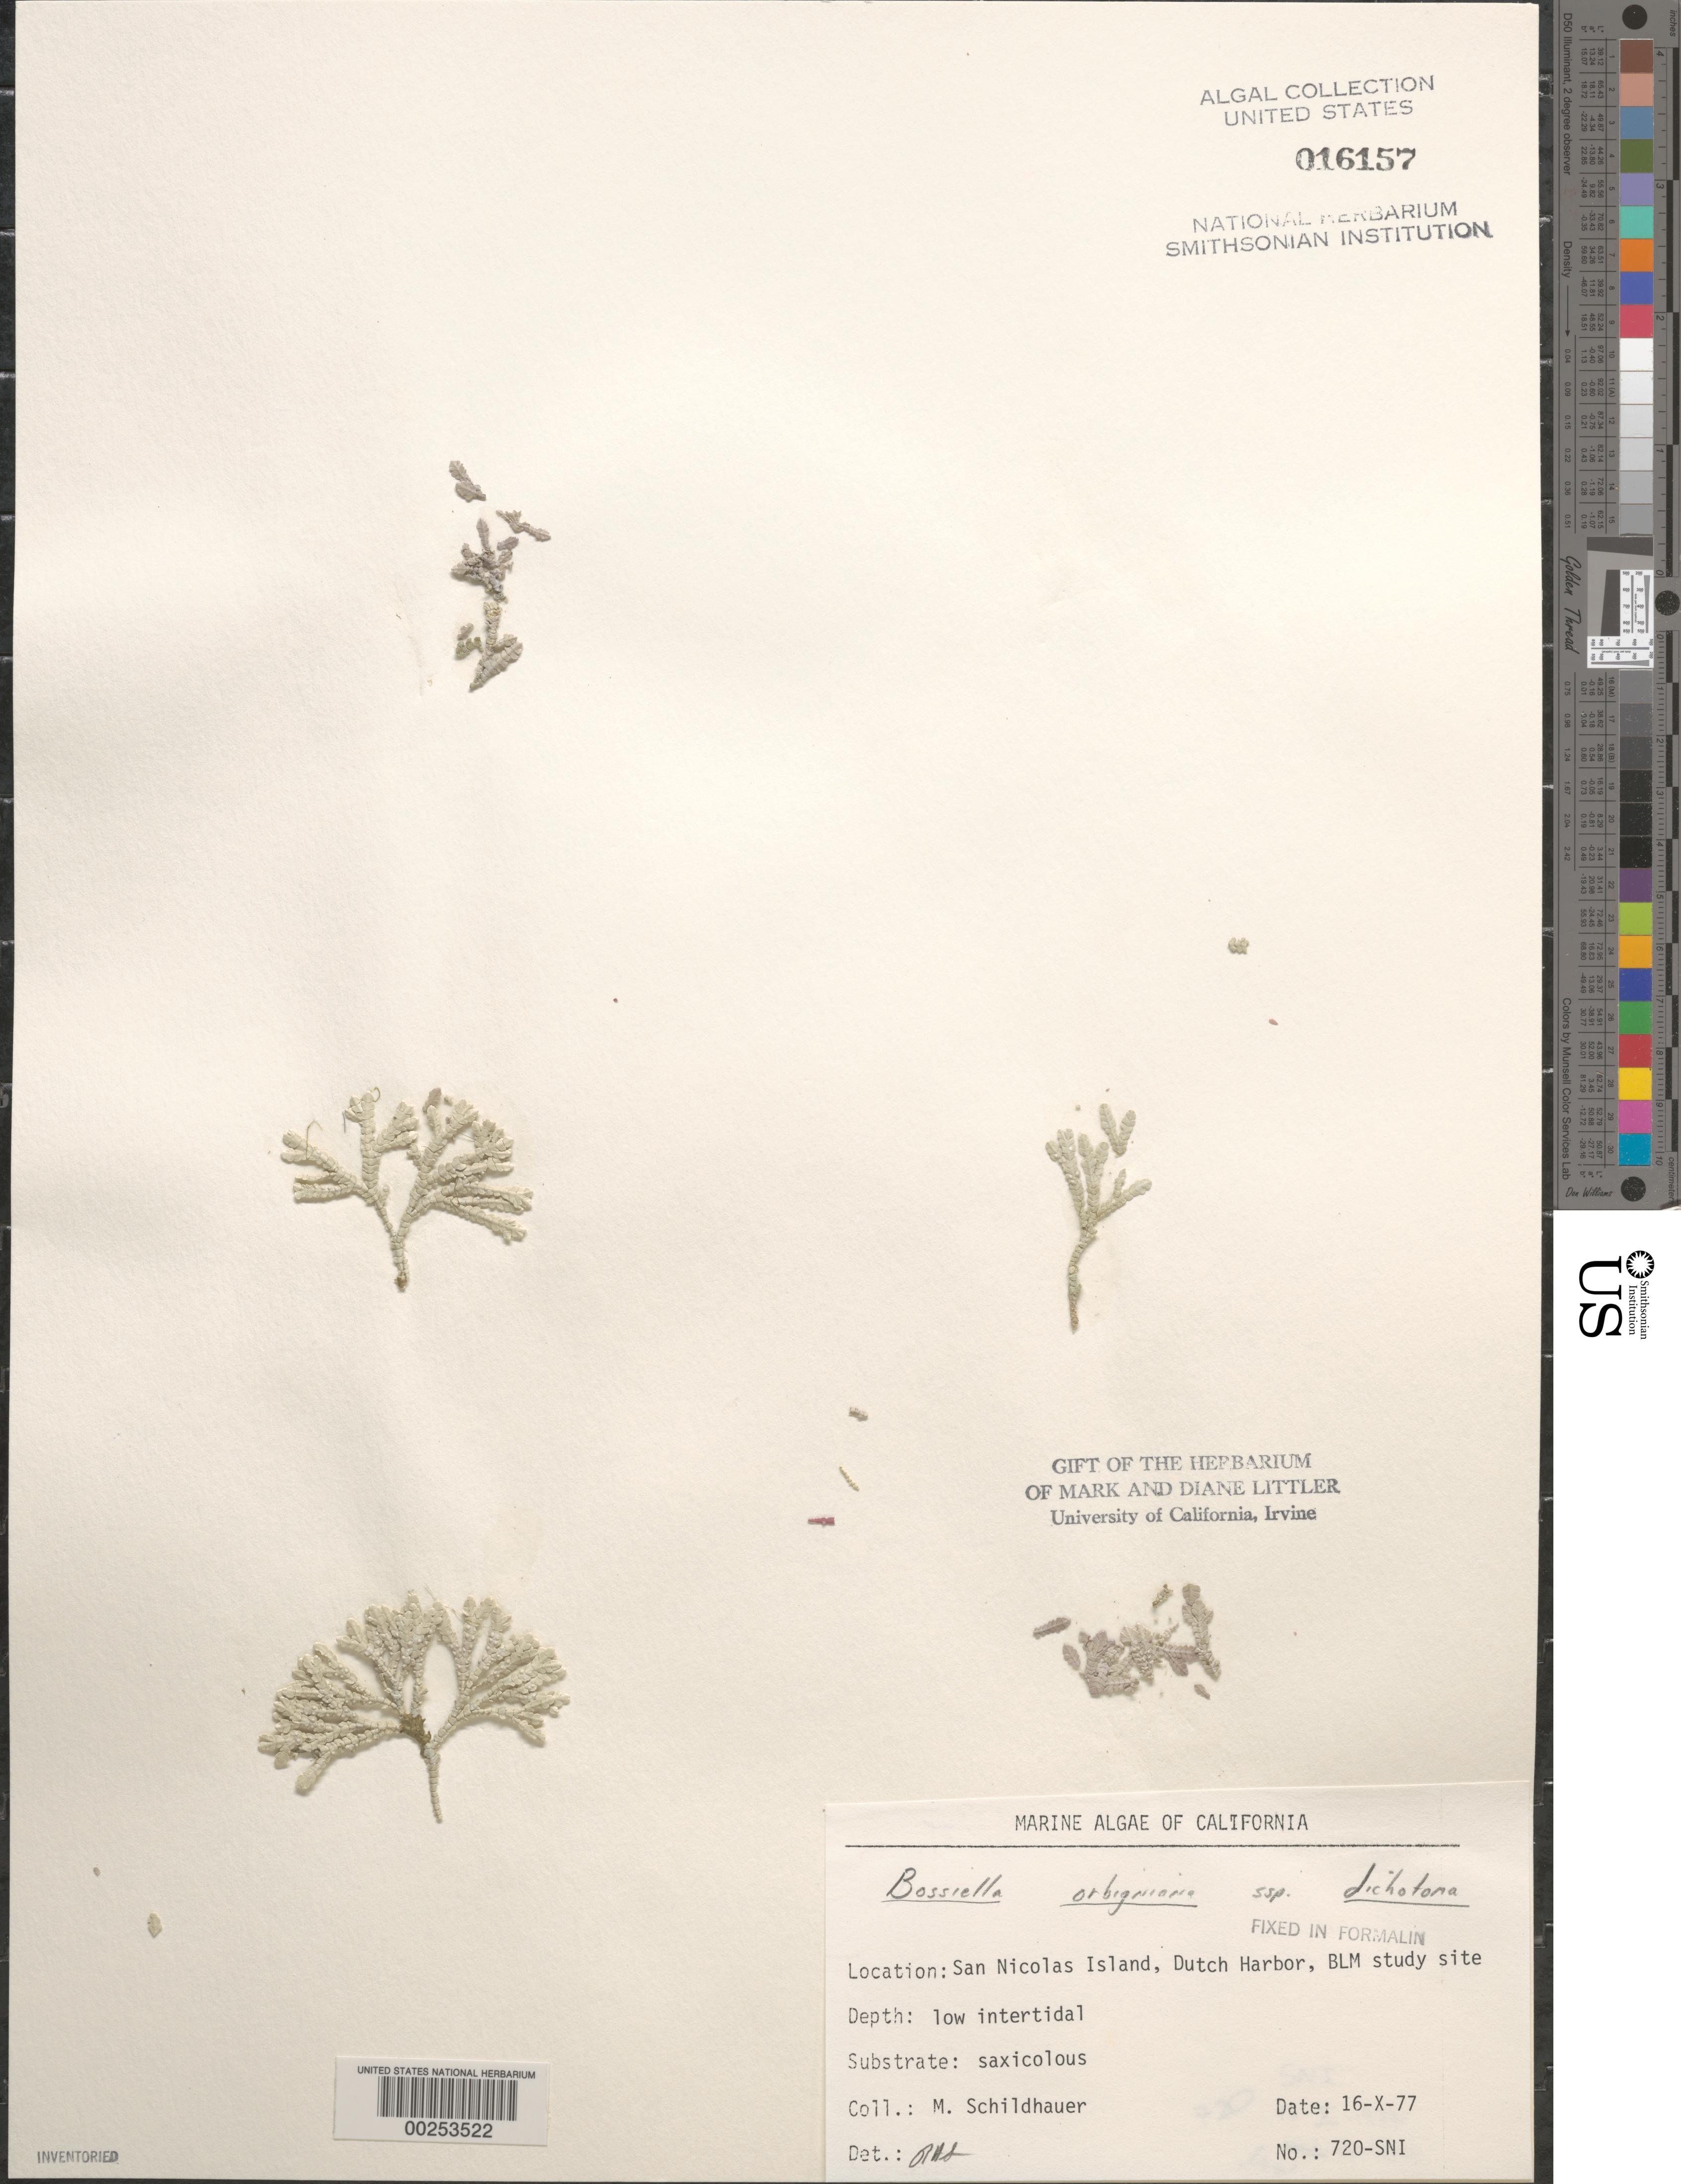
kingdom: Plantae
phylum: Rhodophyta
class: Florideophyceae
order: Corallinales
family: Corallinaceae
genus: Bossiella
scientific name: Bossiella orbigniana subsp. dichotoma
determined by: Sims, Robert H.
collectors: M. Schildhauer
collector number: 720-sni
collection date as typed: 16 Oct 1977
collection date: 1977-10-16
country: United States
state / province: California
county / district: Ventura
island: San Nicolas Island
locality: Dutch Harbor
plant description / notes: BLM-SOCALBIGHT Rocky Intertidal Survey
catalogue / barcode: US 16157